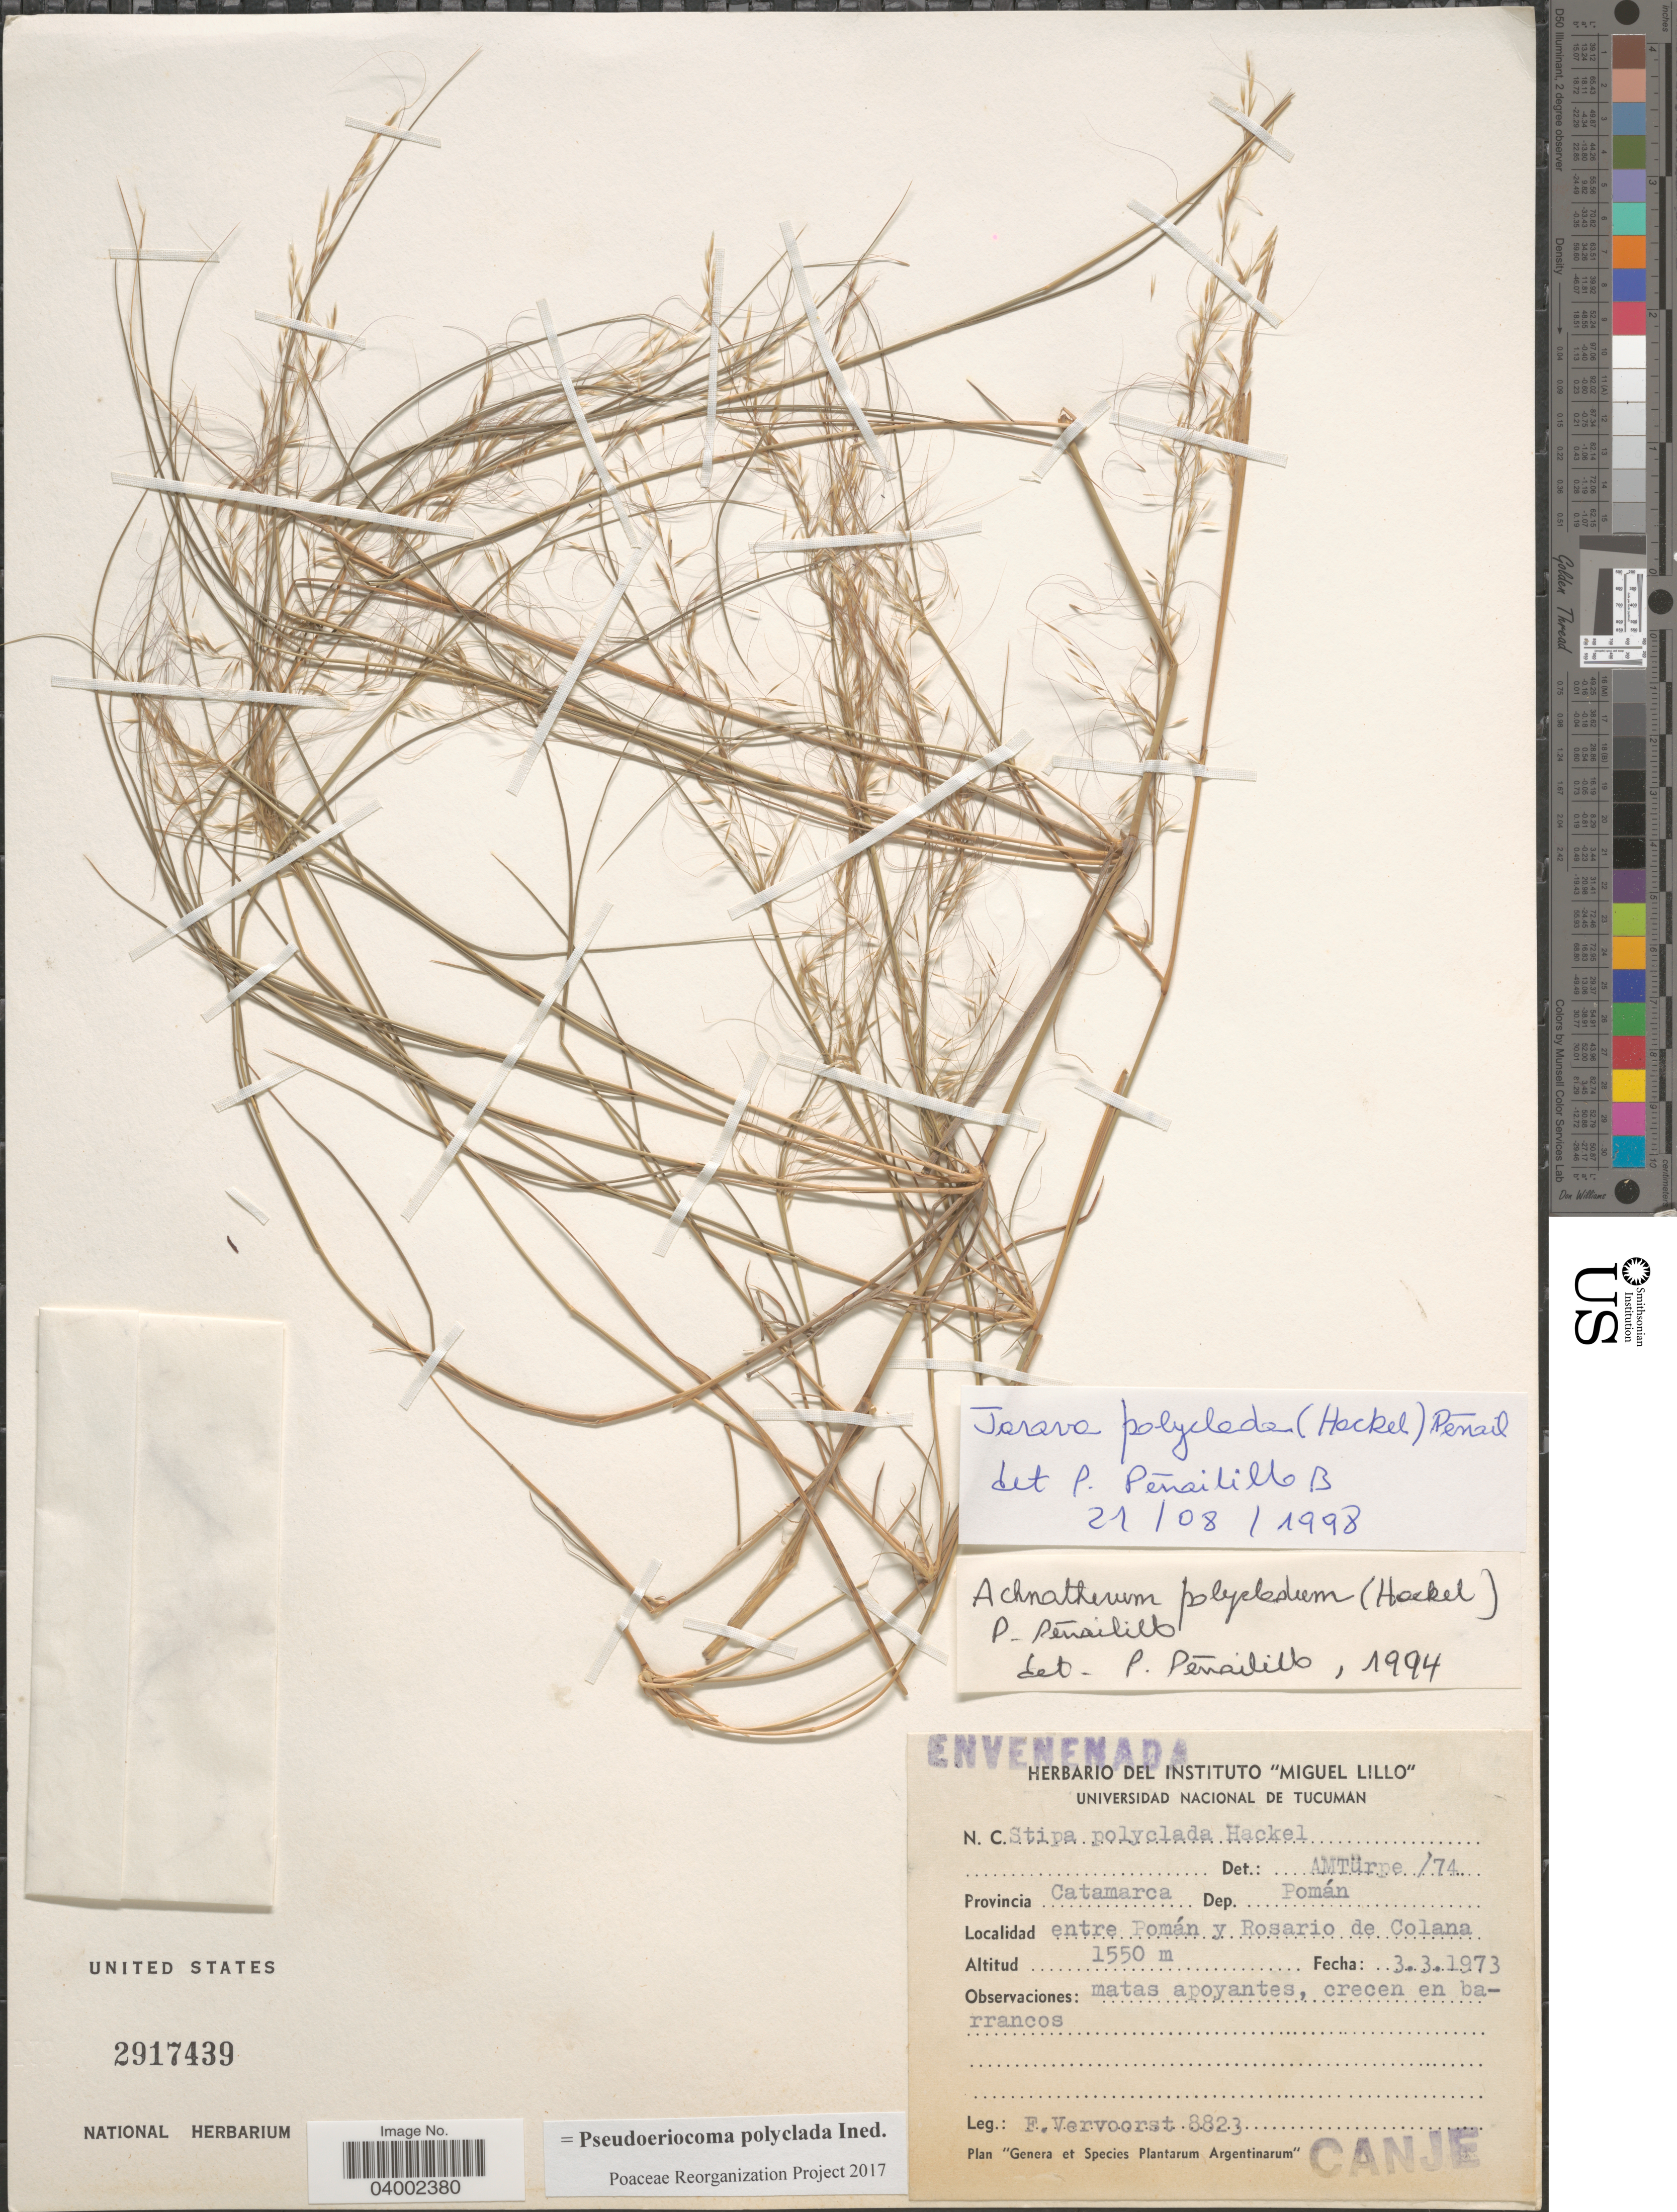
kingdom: Plantae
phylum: Tracheophyta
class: Liliopsida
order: Poales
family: Poaceae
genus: Pseudoeriocoma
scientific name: Pseudoeriocoma ployclada ined.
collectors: F. Vervoorst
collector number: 8823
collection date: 1973-03-03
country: Argentina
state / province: Catamarca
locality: Dep. Pomán. Entre Pomán y Rosario de Colana.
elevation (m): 1550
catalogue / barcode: US 2917439